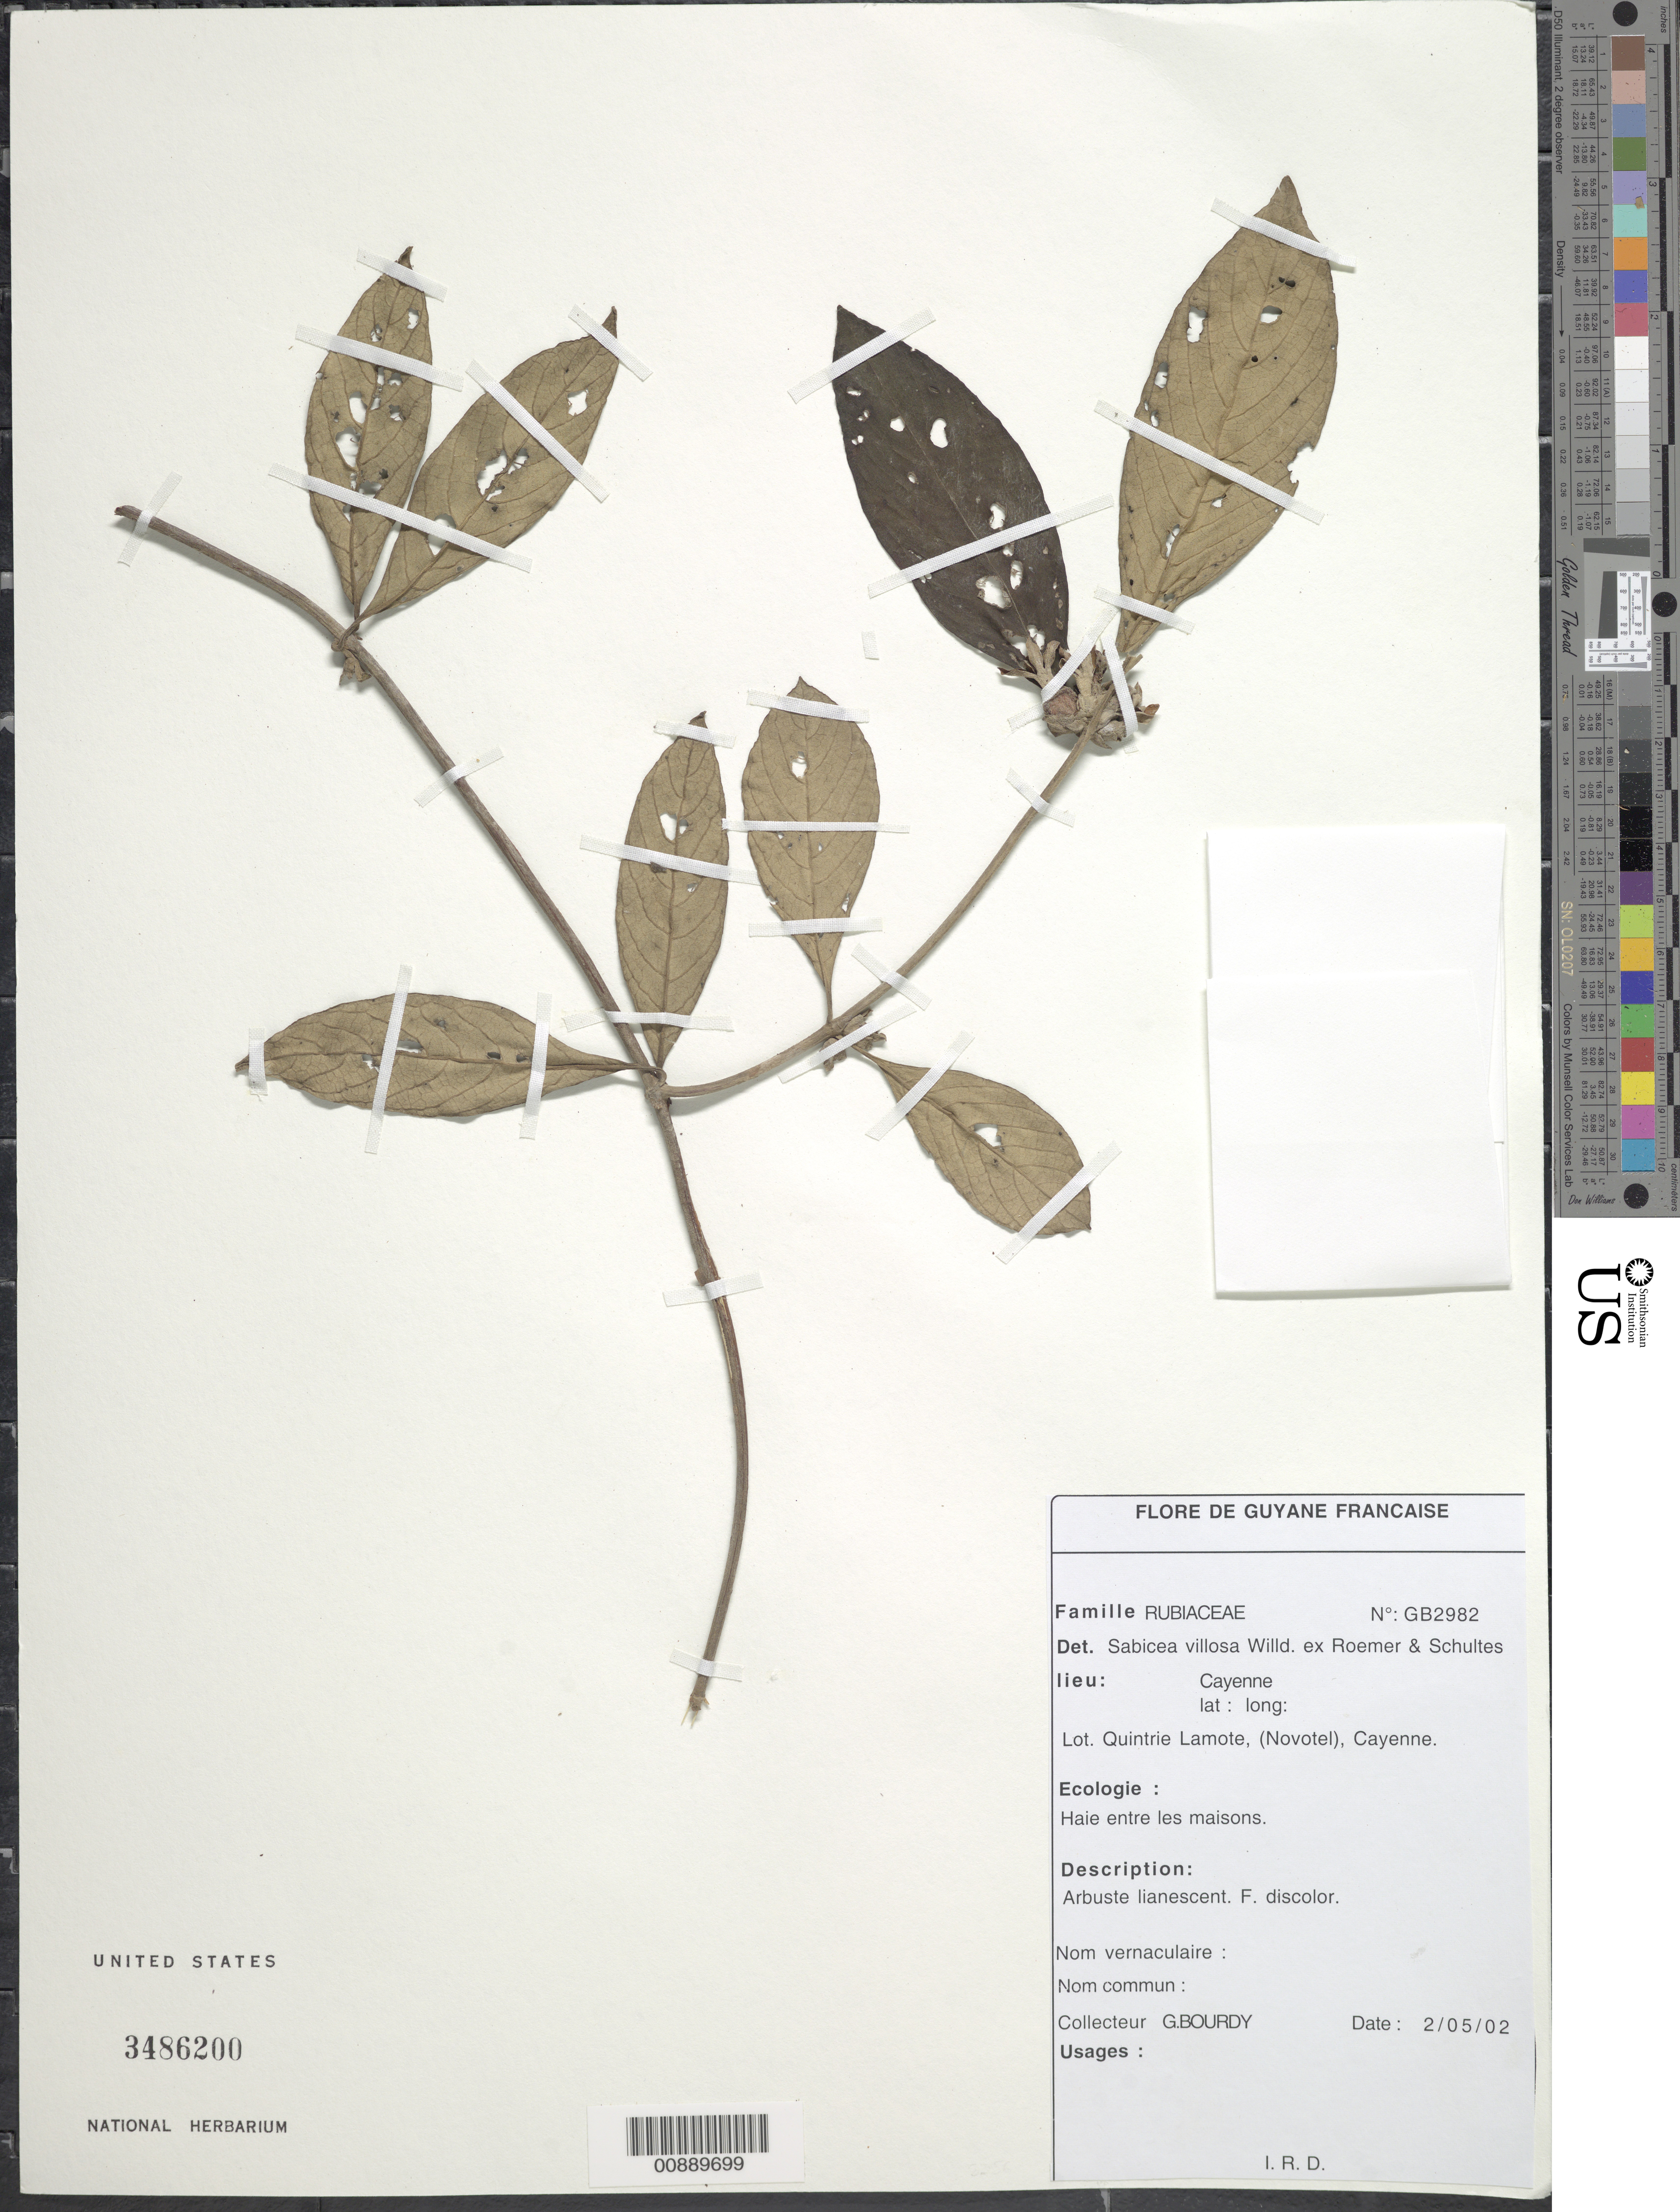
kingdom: Plantae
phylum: Tracheophyta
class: Magnoliopsida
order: Gentianales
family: Rubiaceae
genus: Sabicea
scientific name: Sabicea villosa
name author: Willd. ex Roem. & Schult.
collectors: G. Bourdy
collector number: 2982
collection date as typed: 2-May-02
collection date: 2002-05-02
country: French Guiana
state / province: Cayenne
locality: Cayenne, Lot. Quintrie Lamote, (Novotel)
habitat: Haie entre les maisons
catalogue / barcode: US 3486200